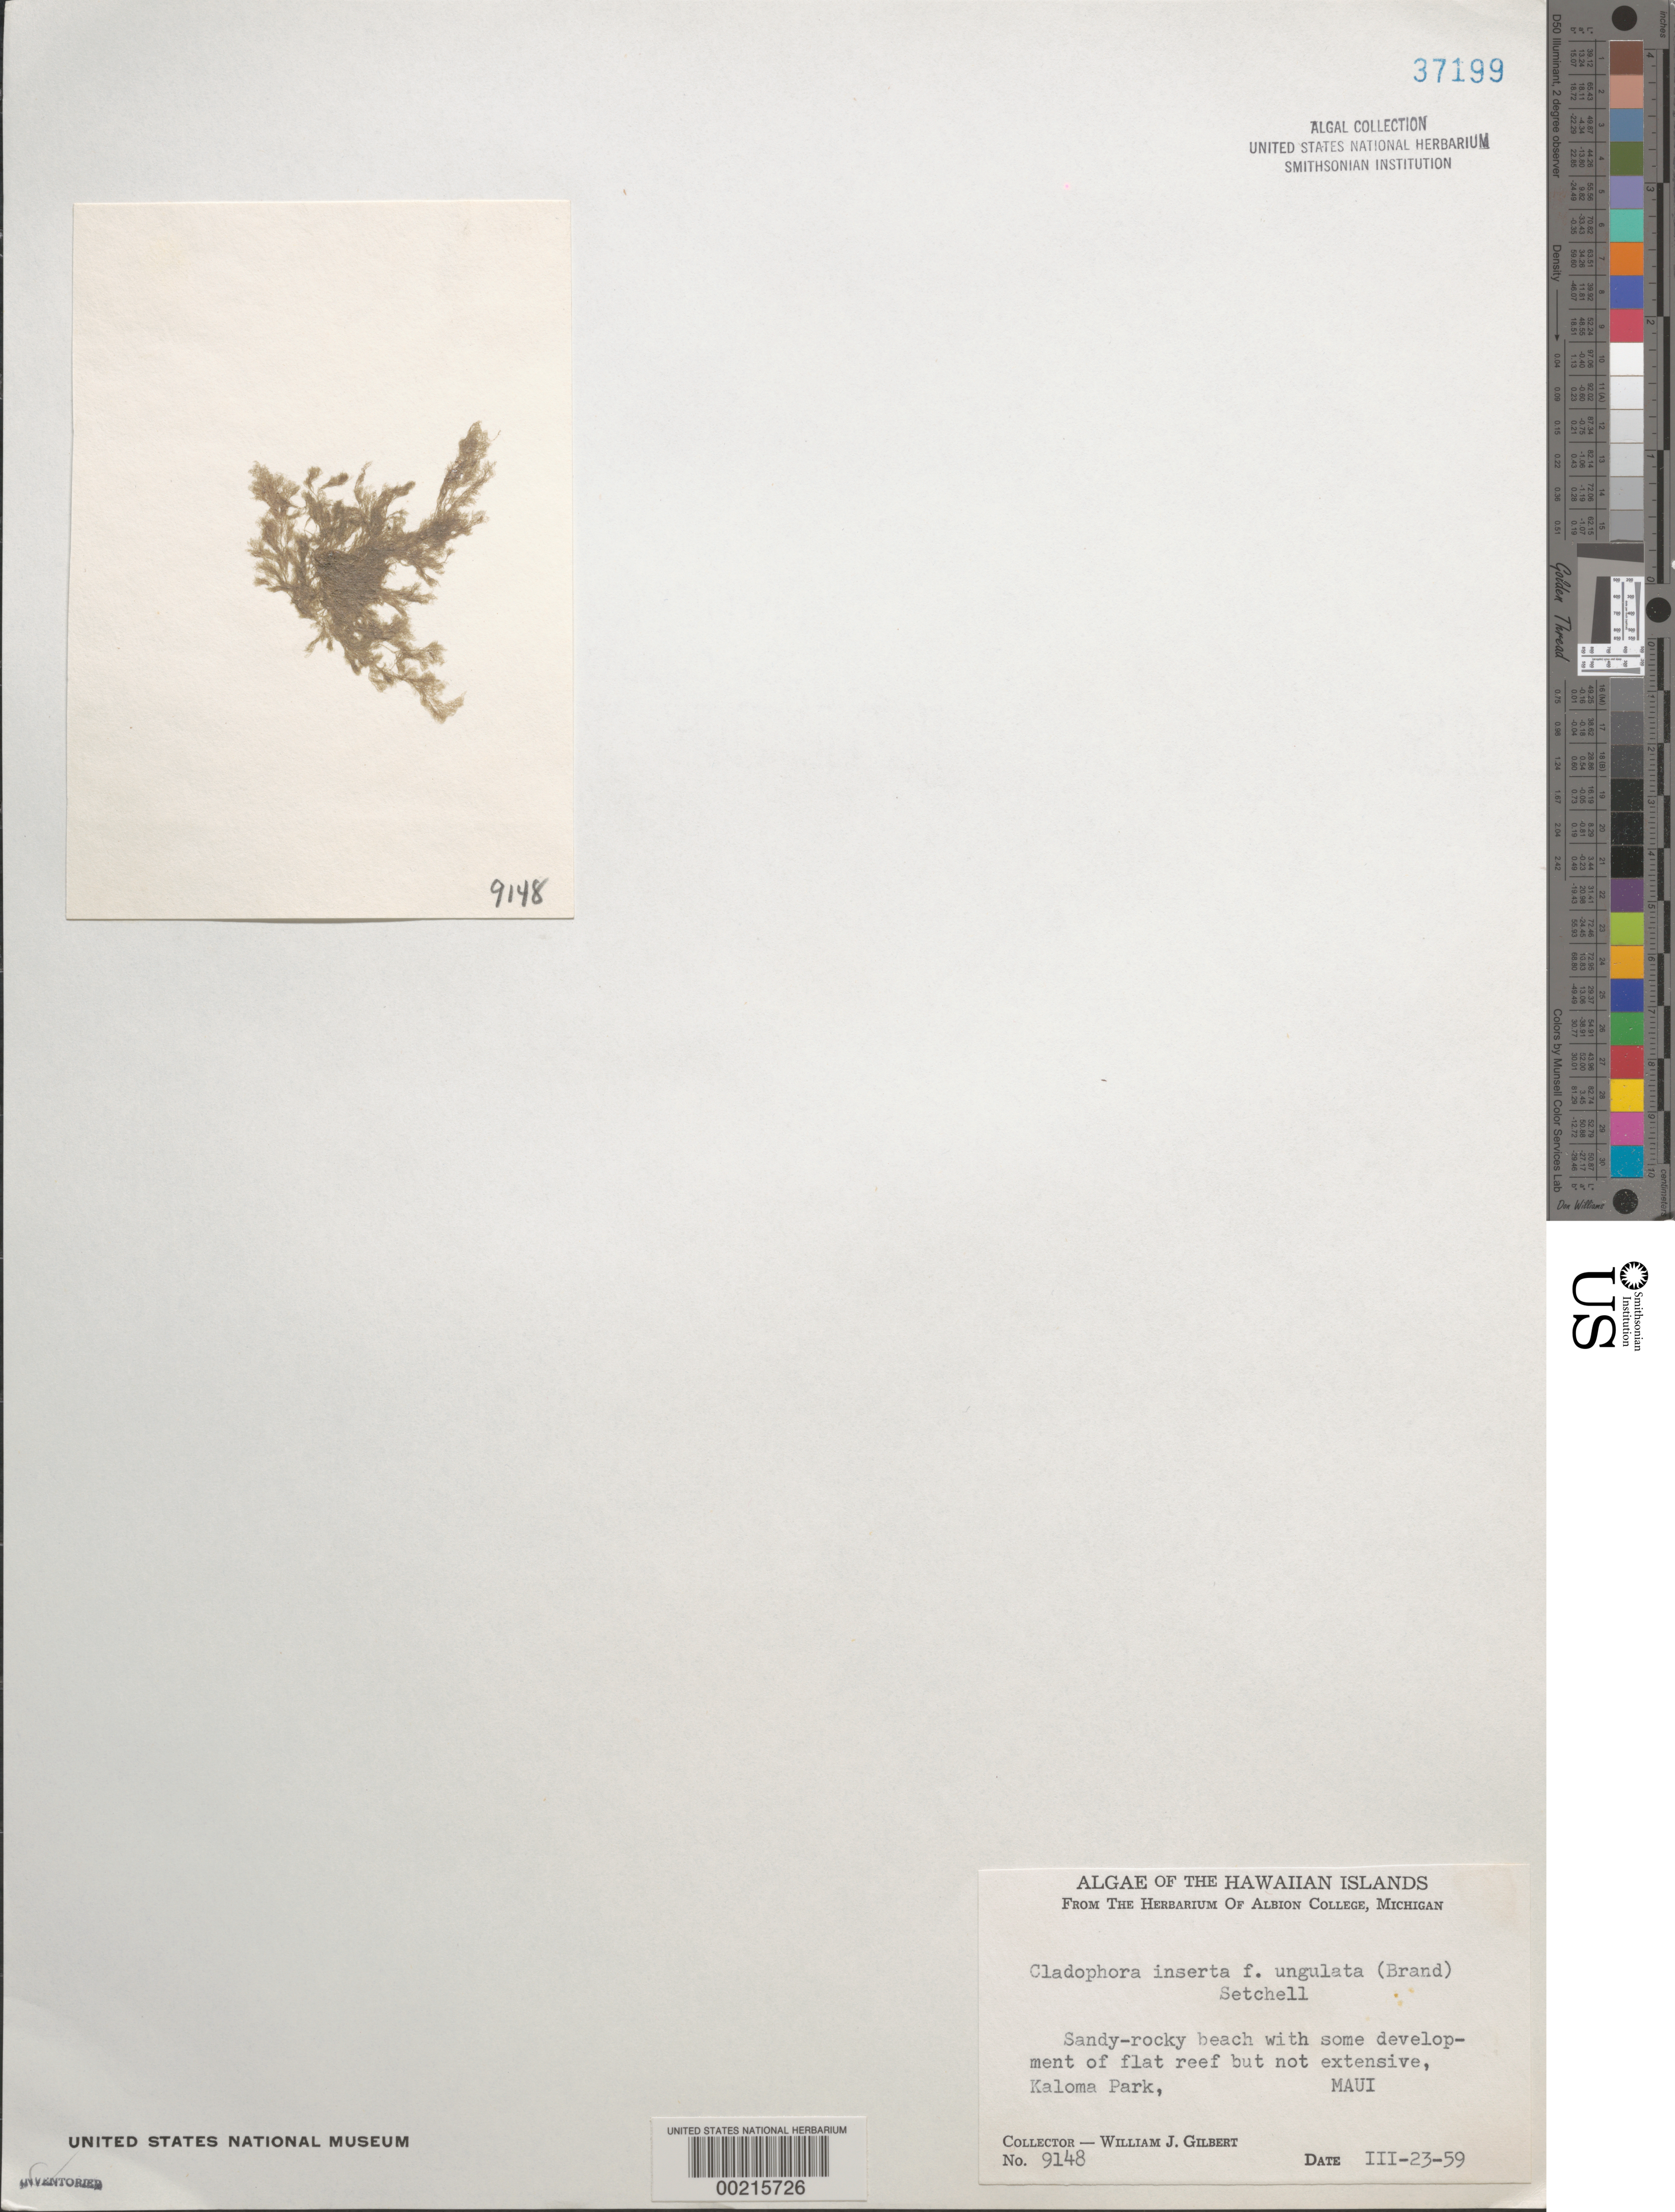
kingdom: Plantae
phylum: Chlorophyta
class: Ulvophyceae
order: Cladophorales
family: Cladophoraceae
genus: Cladophora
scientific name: Cladophora vagabunda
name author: (L.) C. Hoek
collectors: W. J. Gilbert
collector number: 9148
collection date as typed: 23 Mar 1959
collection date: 1959-03-23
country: United States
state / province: Hawaii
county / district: Maui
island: Maui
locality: Kalama Park (Kaloma Park)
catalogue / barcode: US 37199